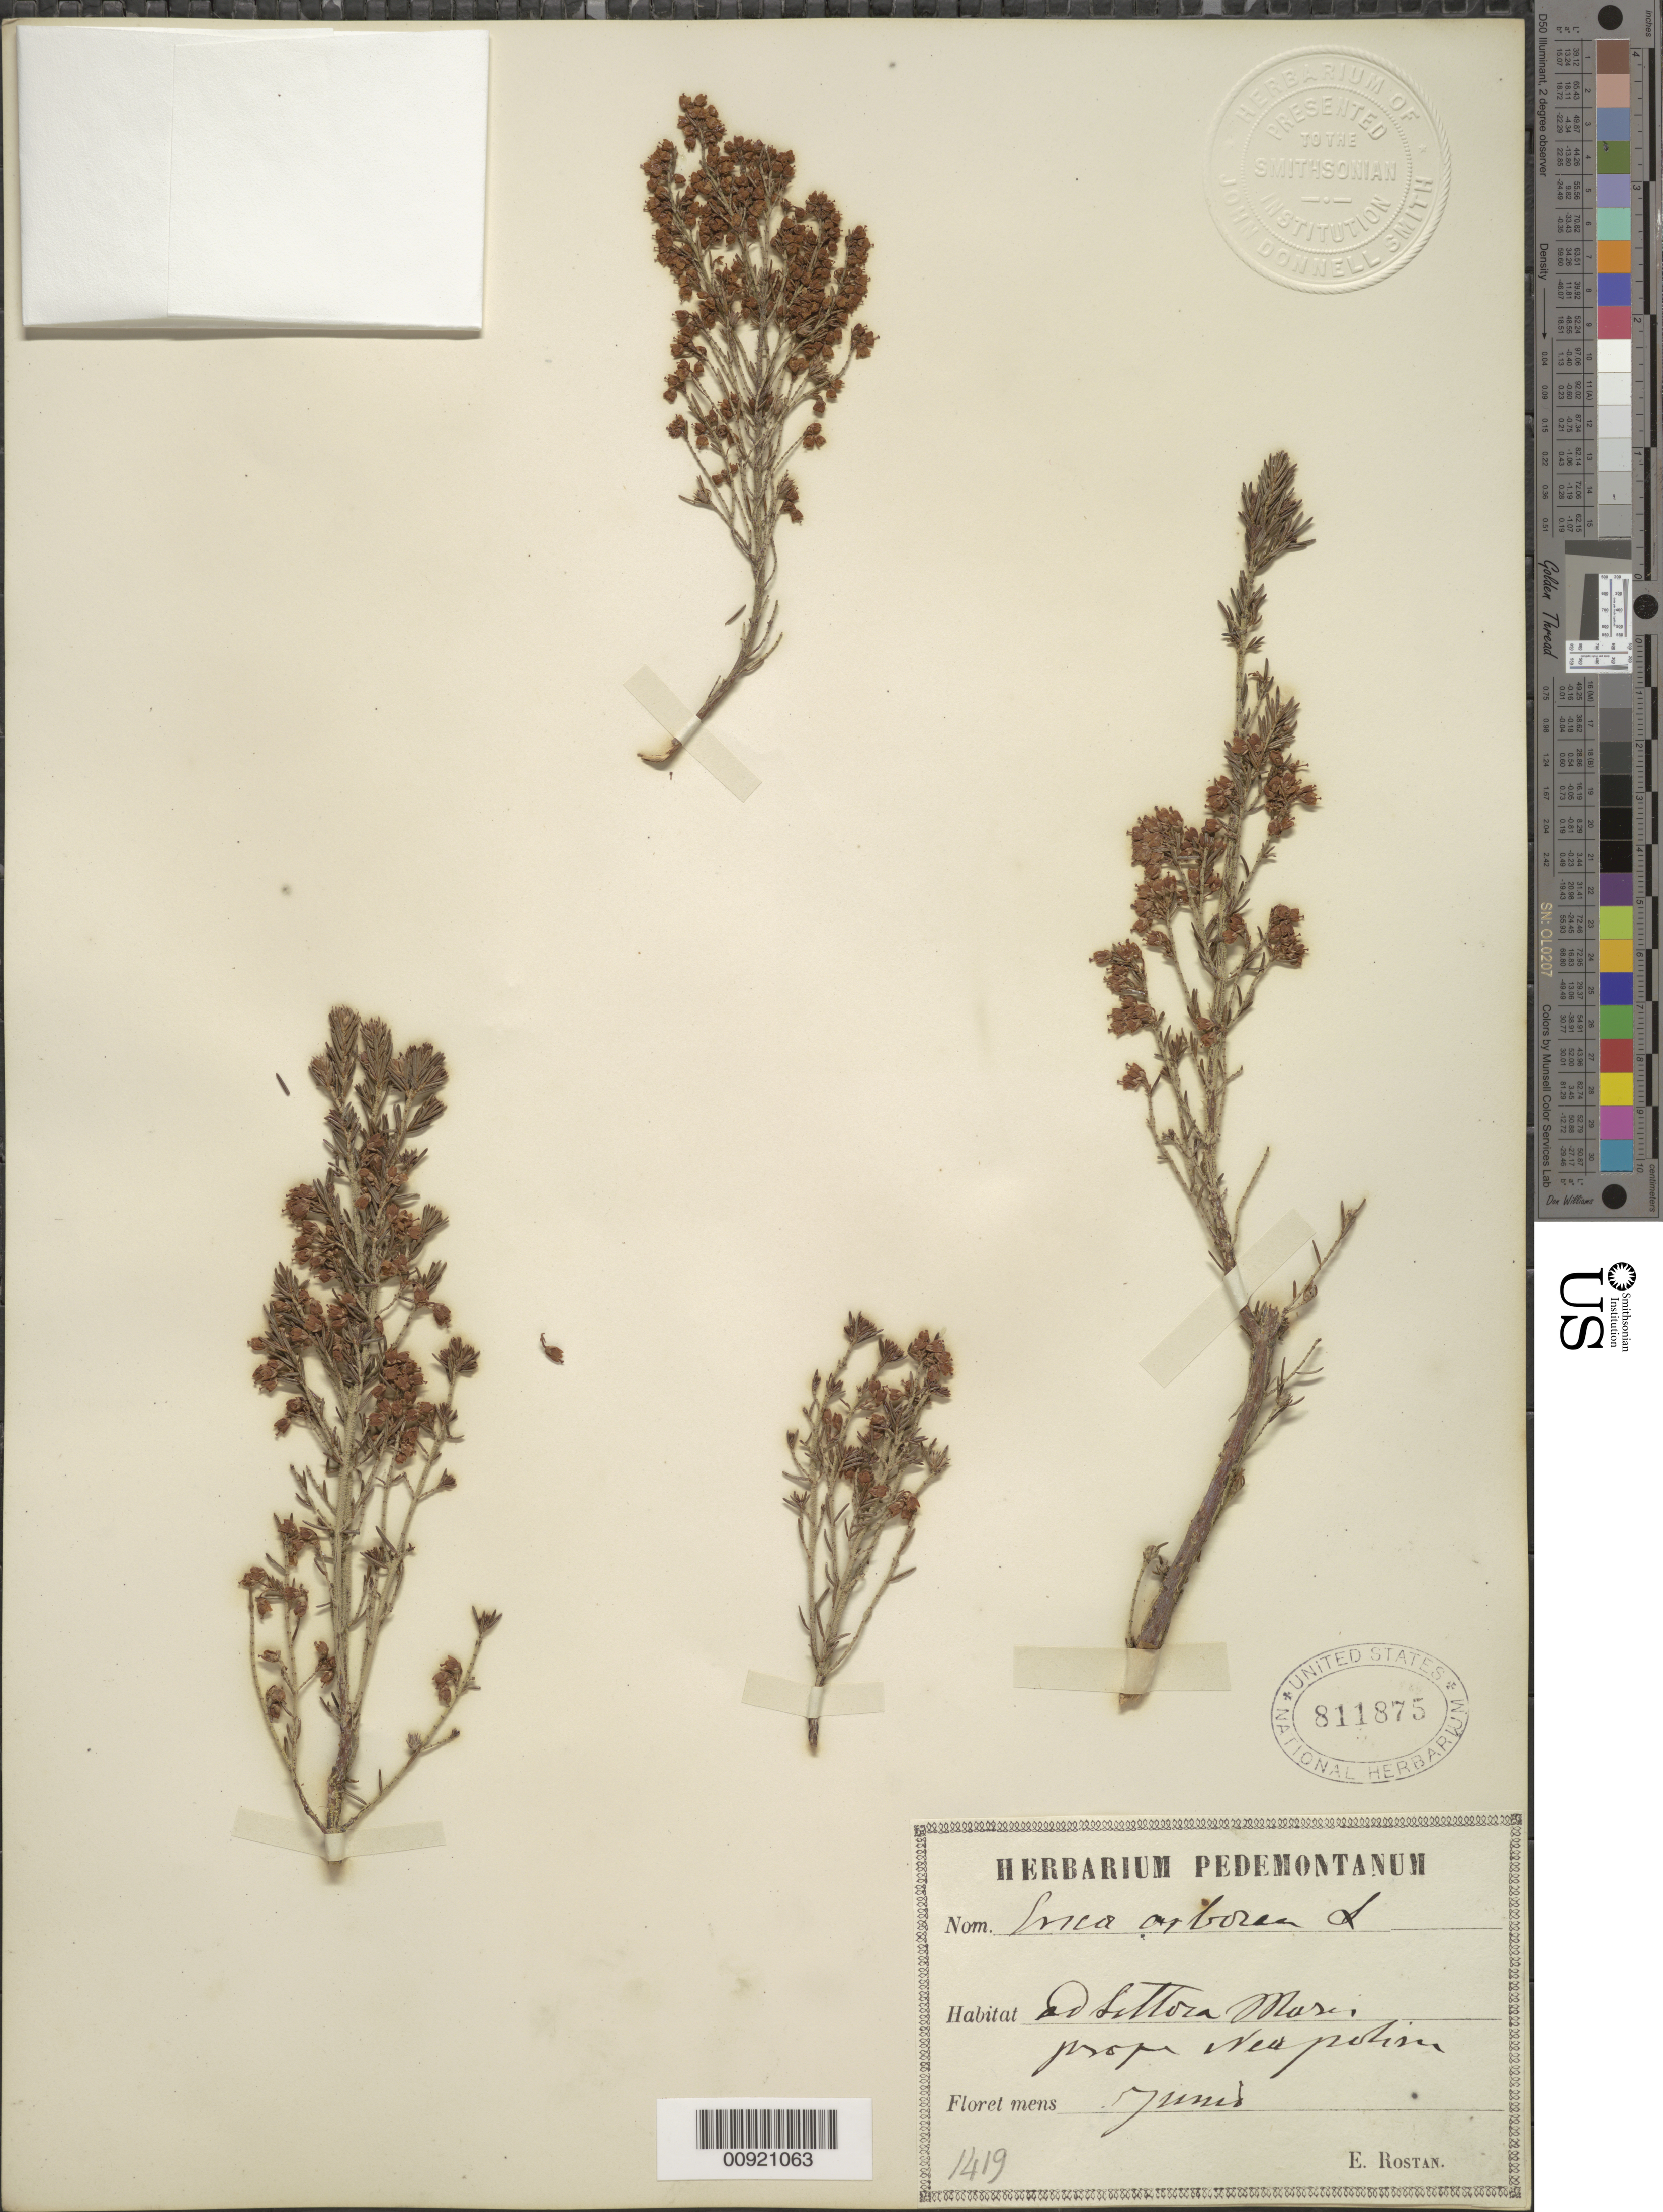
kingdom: Plantae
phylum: Tracheophyta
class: Magnoliopsida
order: Ericales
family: Ericaceae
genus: Erica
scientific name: Erica arborea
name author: L.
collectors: E. Rostan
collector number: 1419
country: Italy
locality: Ad Littora Mase, prope Neapolim.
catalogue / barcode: US 811875